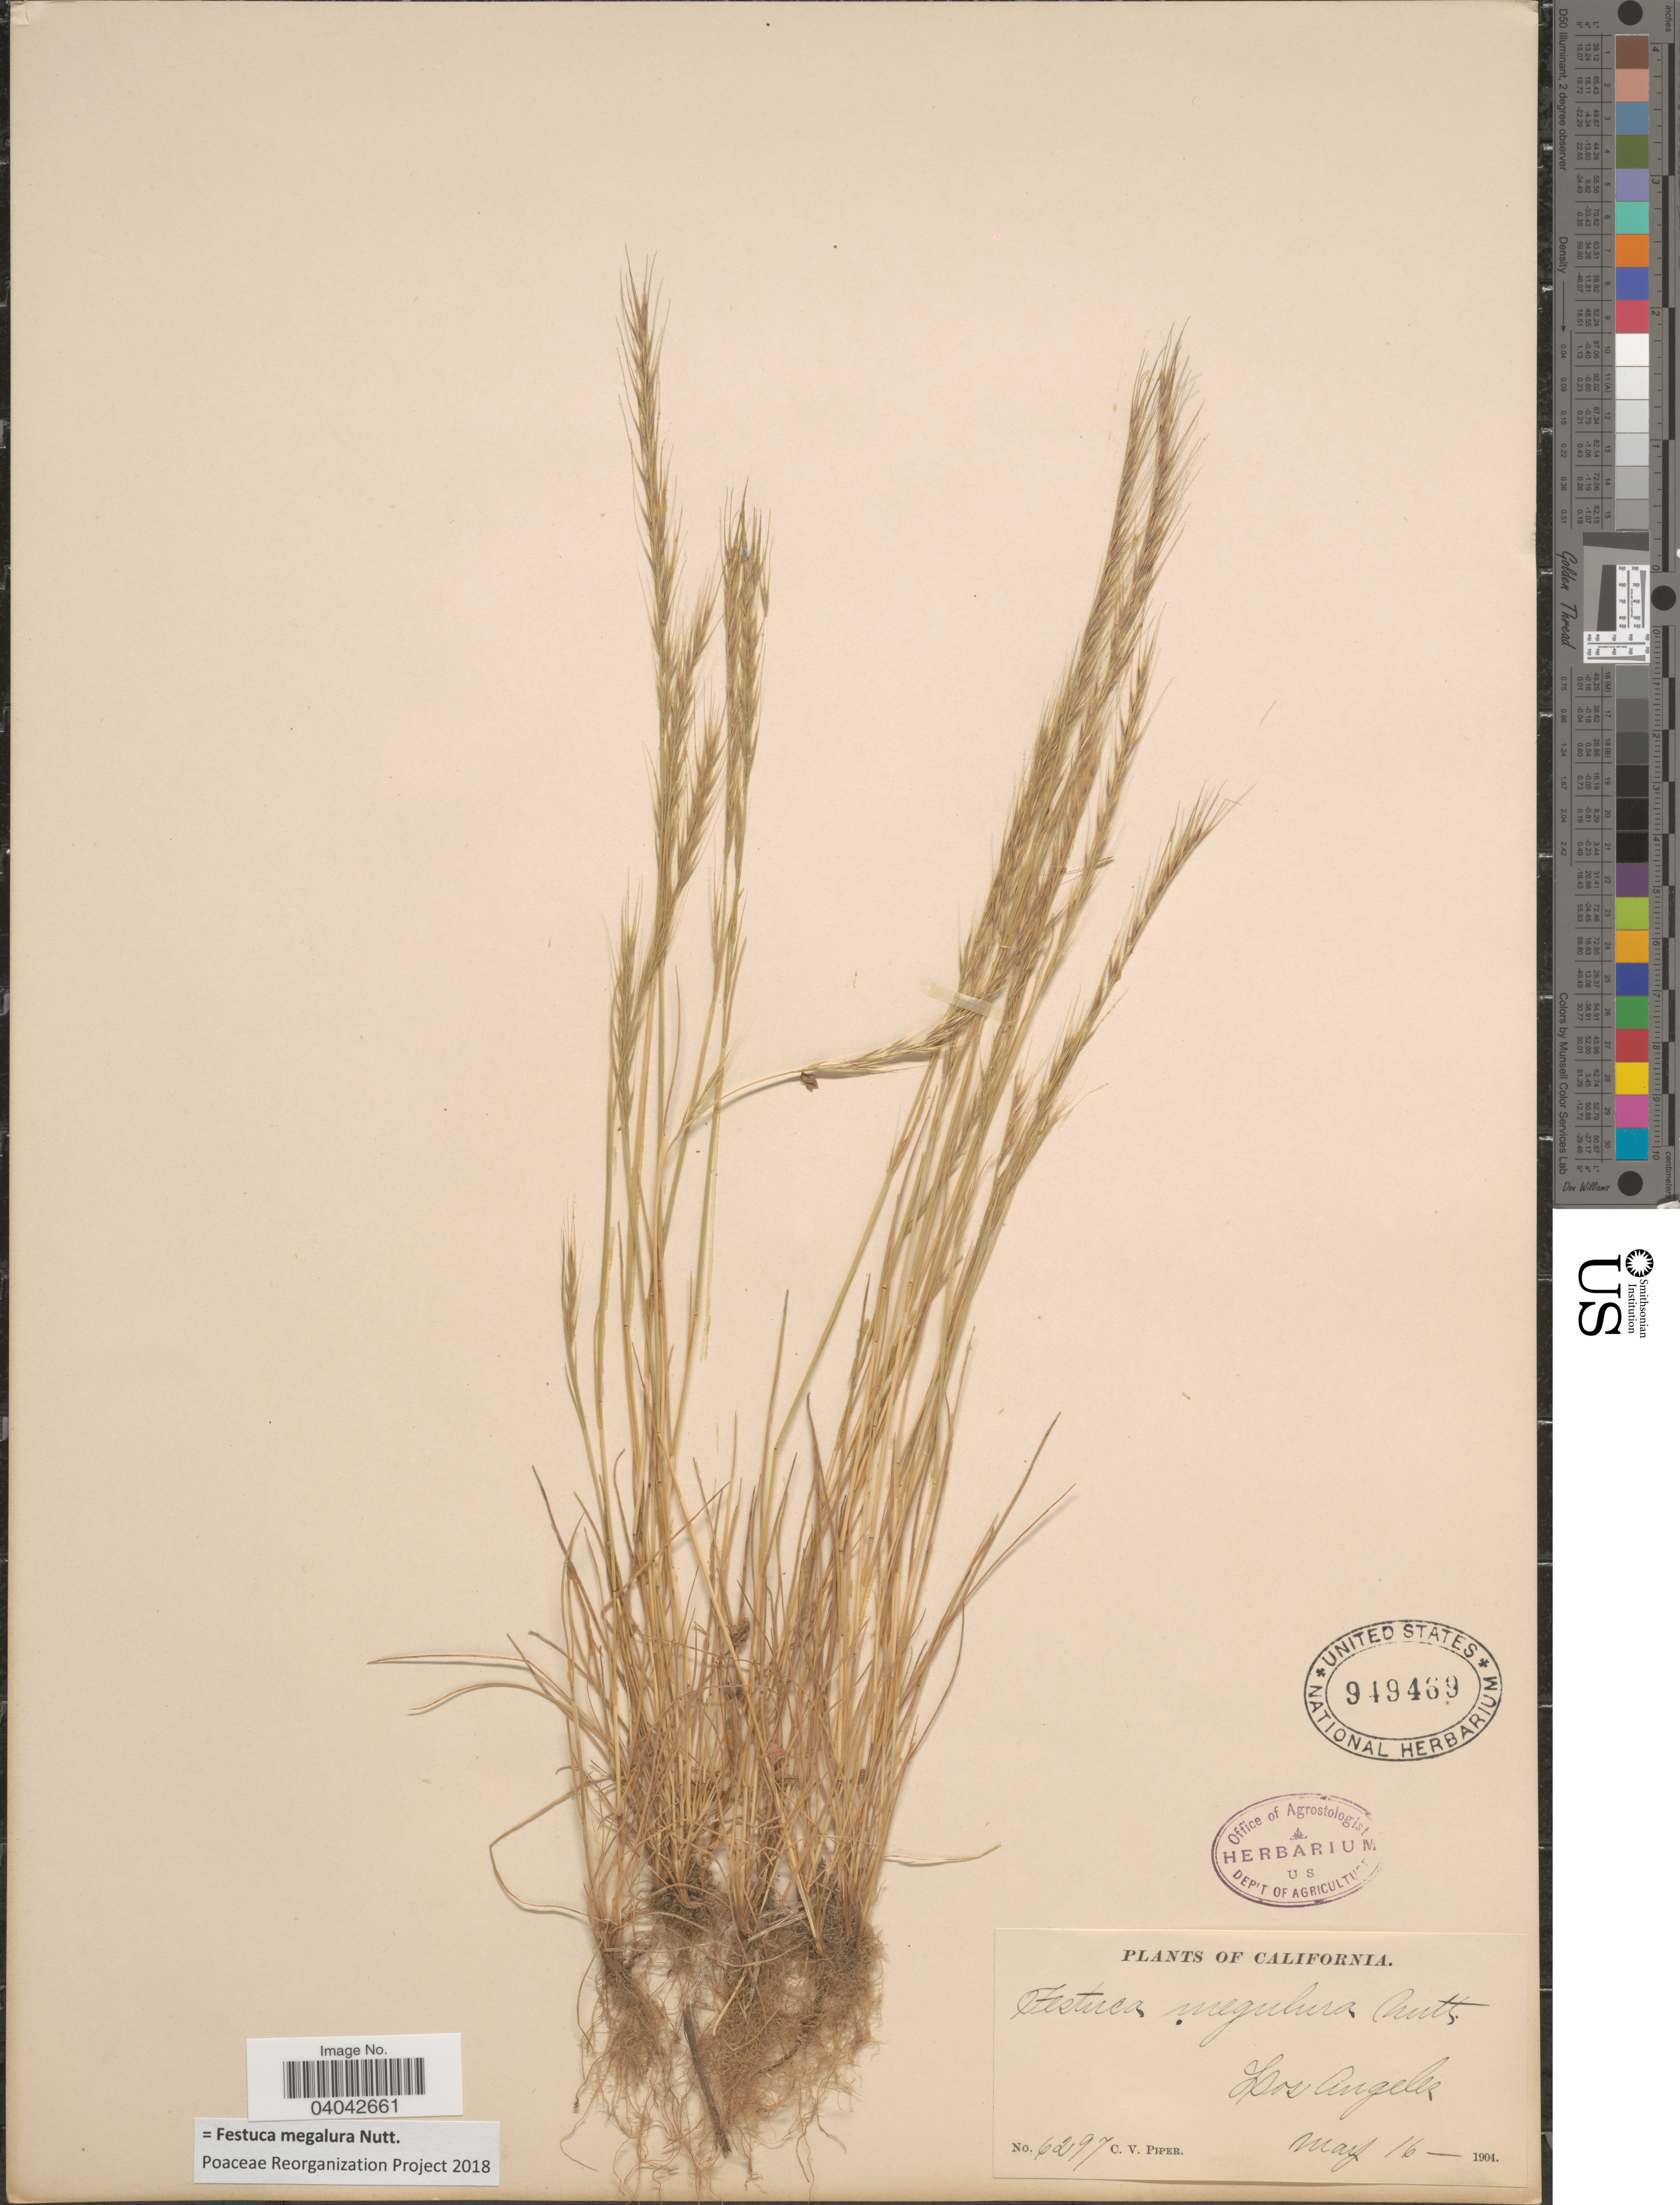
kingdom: Plantae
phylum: Tracheophyta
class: Liliopsida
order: Poales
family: Poaceae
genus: Festuca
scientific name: Festuca megalura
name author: Nutt.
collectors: C. V. Piper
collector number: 6297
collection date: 1904-05-16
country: United States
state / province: California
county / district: Los Angeles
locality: Los Angeles.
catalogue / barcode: US 949469